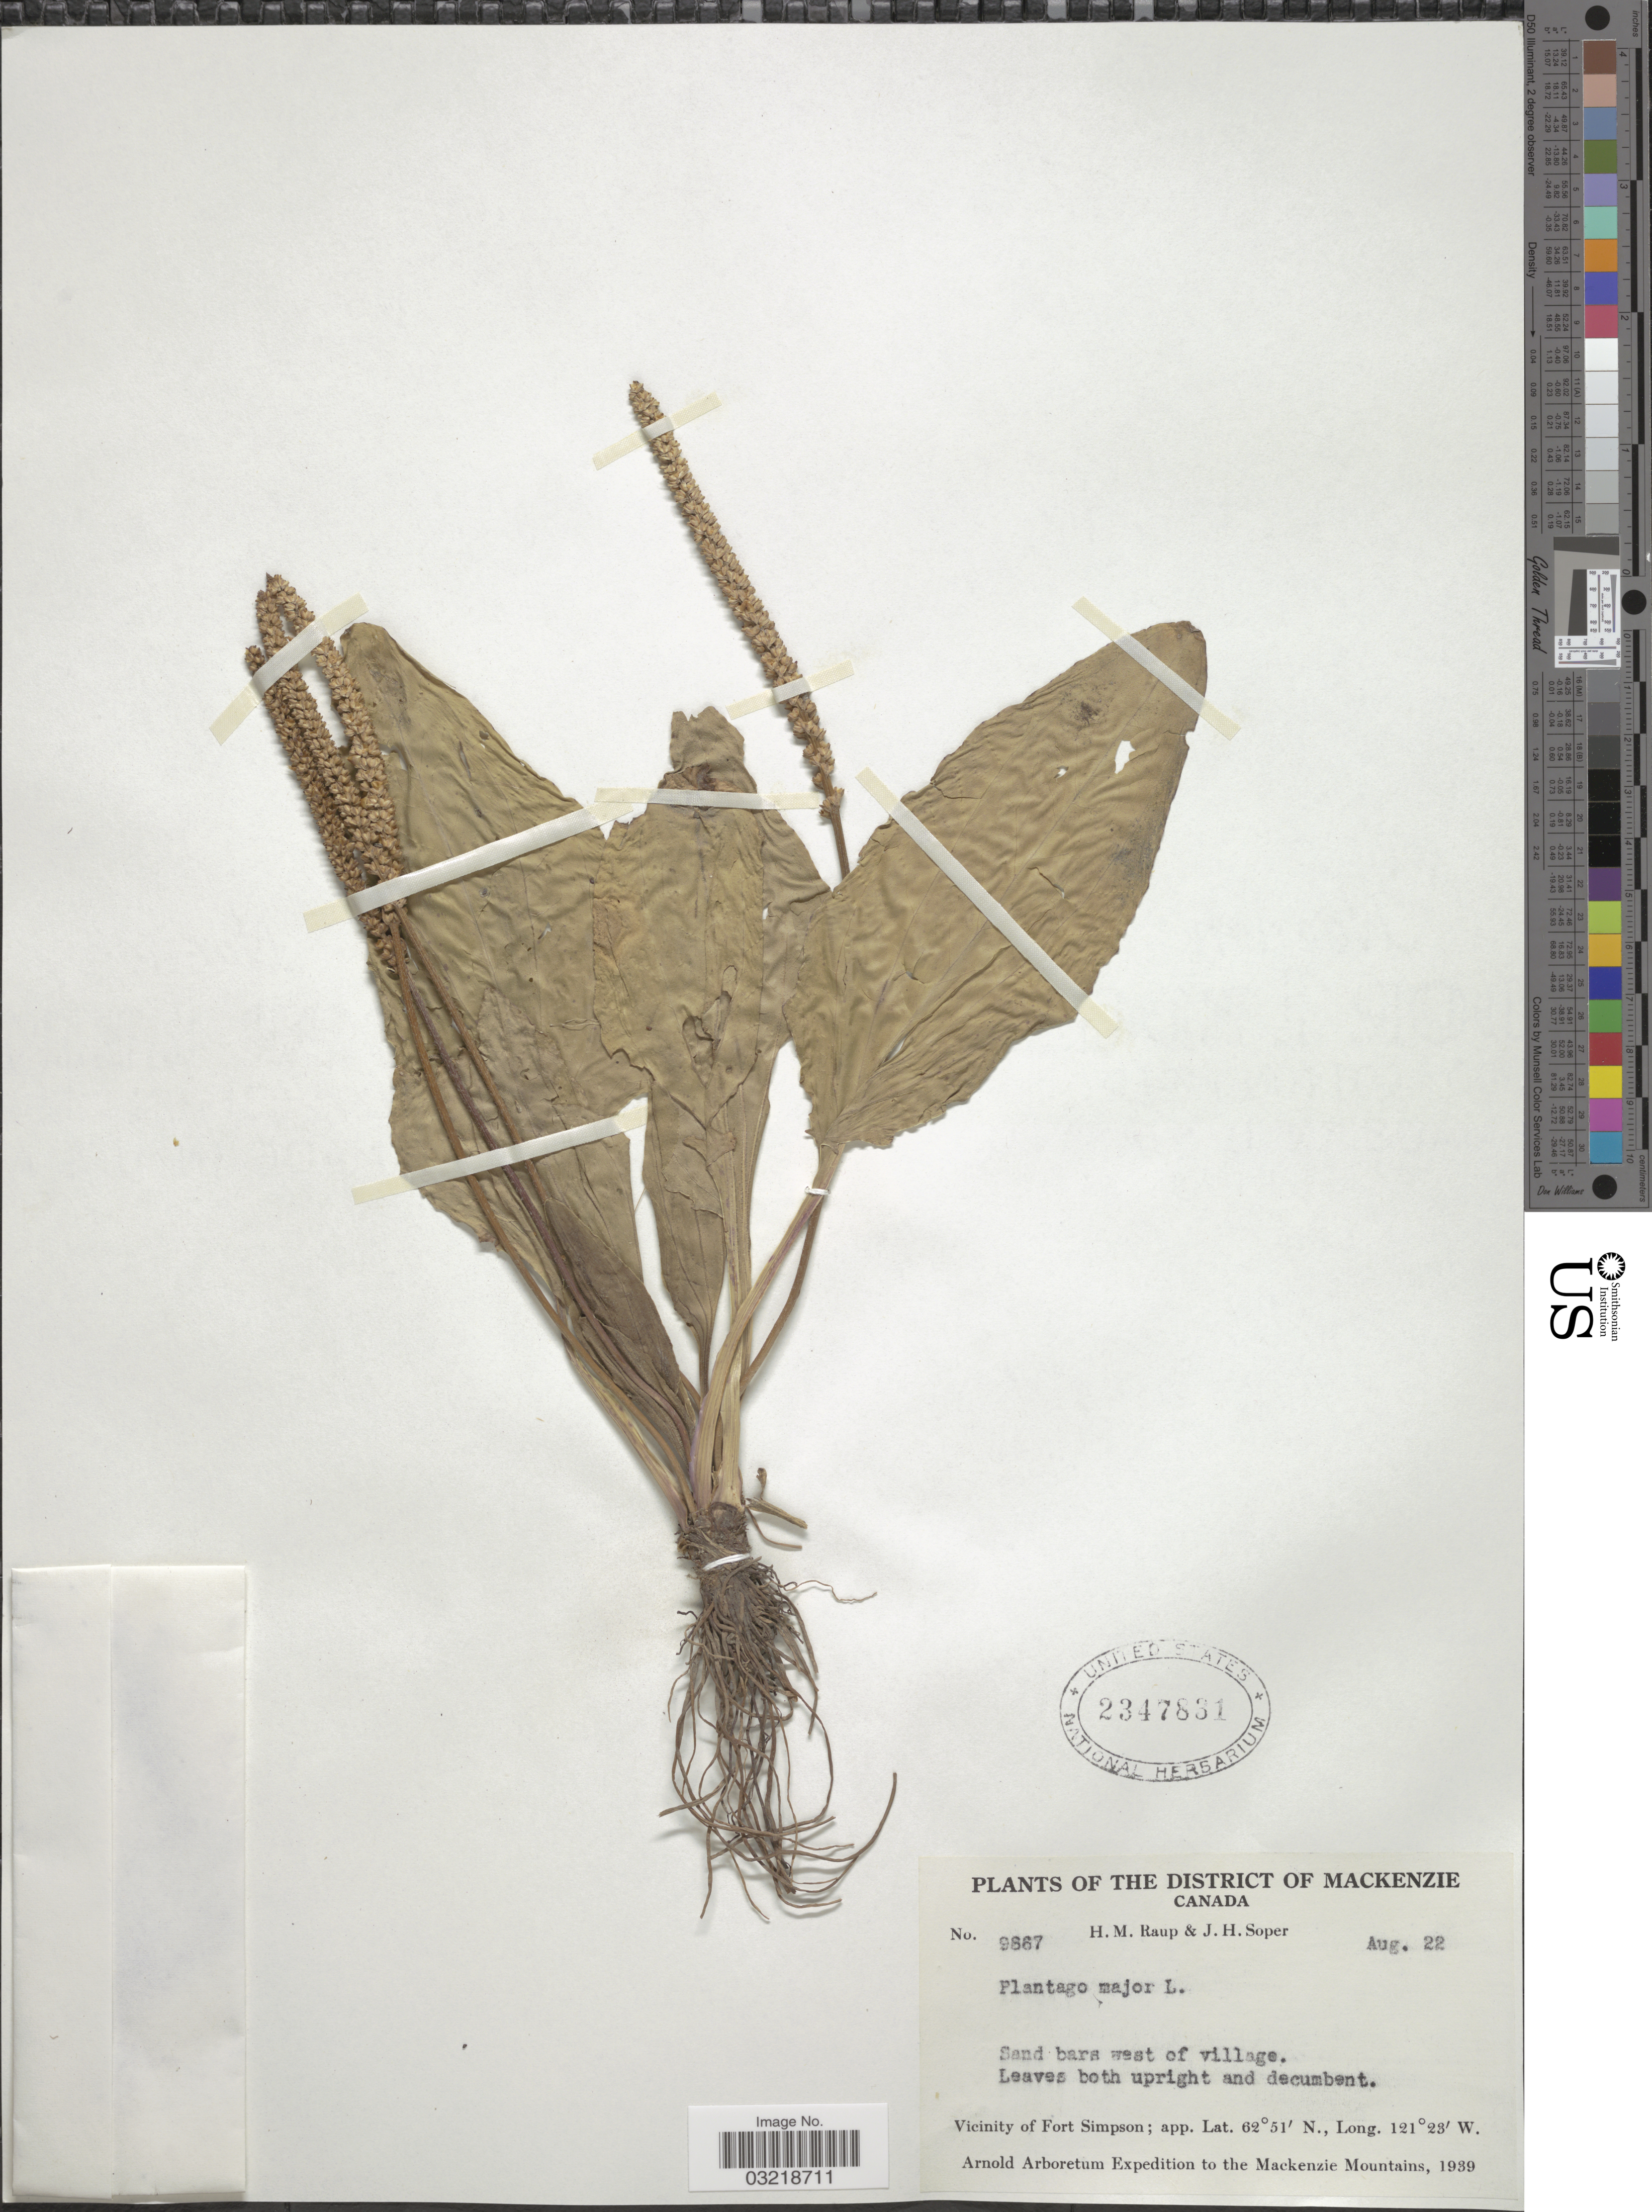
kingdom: Plantae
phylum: Tracheophyta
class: Magnoliopsida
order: Lamiales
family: Plantaginaceae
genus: Plantago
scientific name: Plantago major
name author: L.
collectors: H. Raup & J. H. Soper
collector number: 9867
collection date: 1939-08-22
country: Canada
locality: District of Mackenzie. Vicinity of Fort Simpson. Mackenzie Mountains.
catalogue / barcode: US 2347831